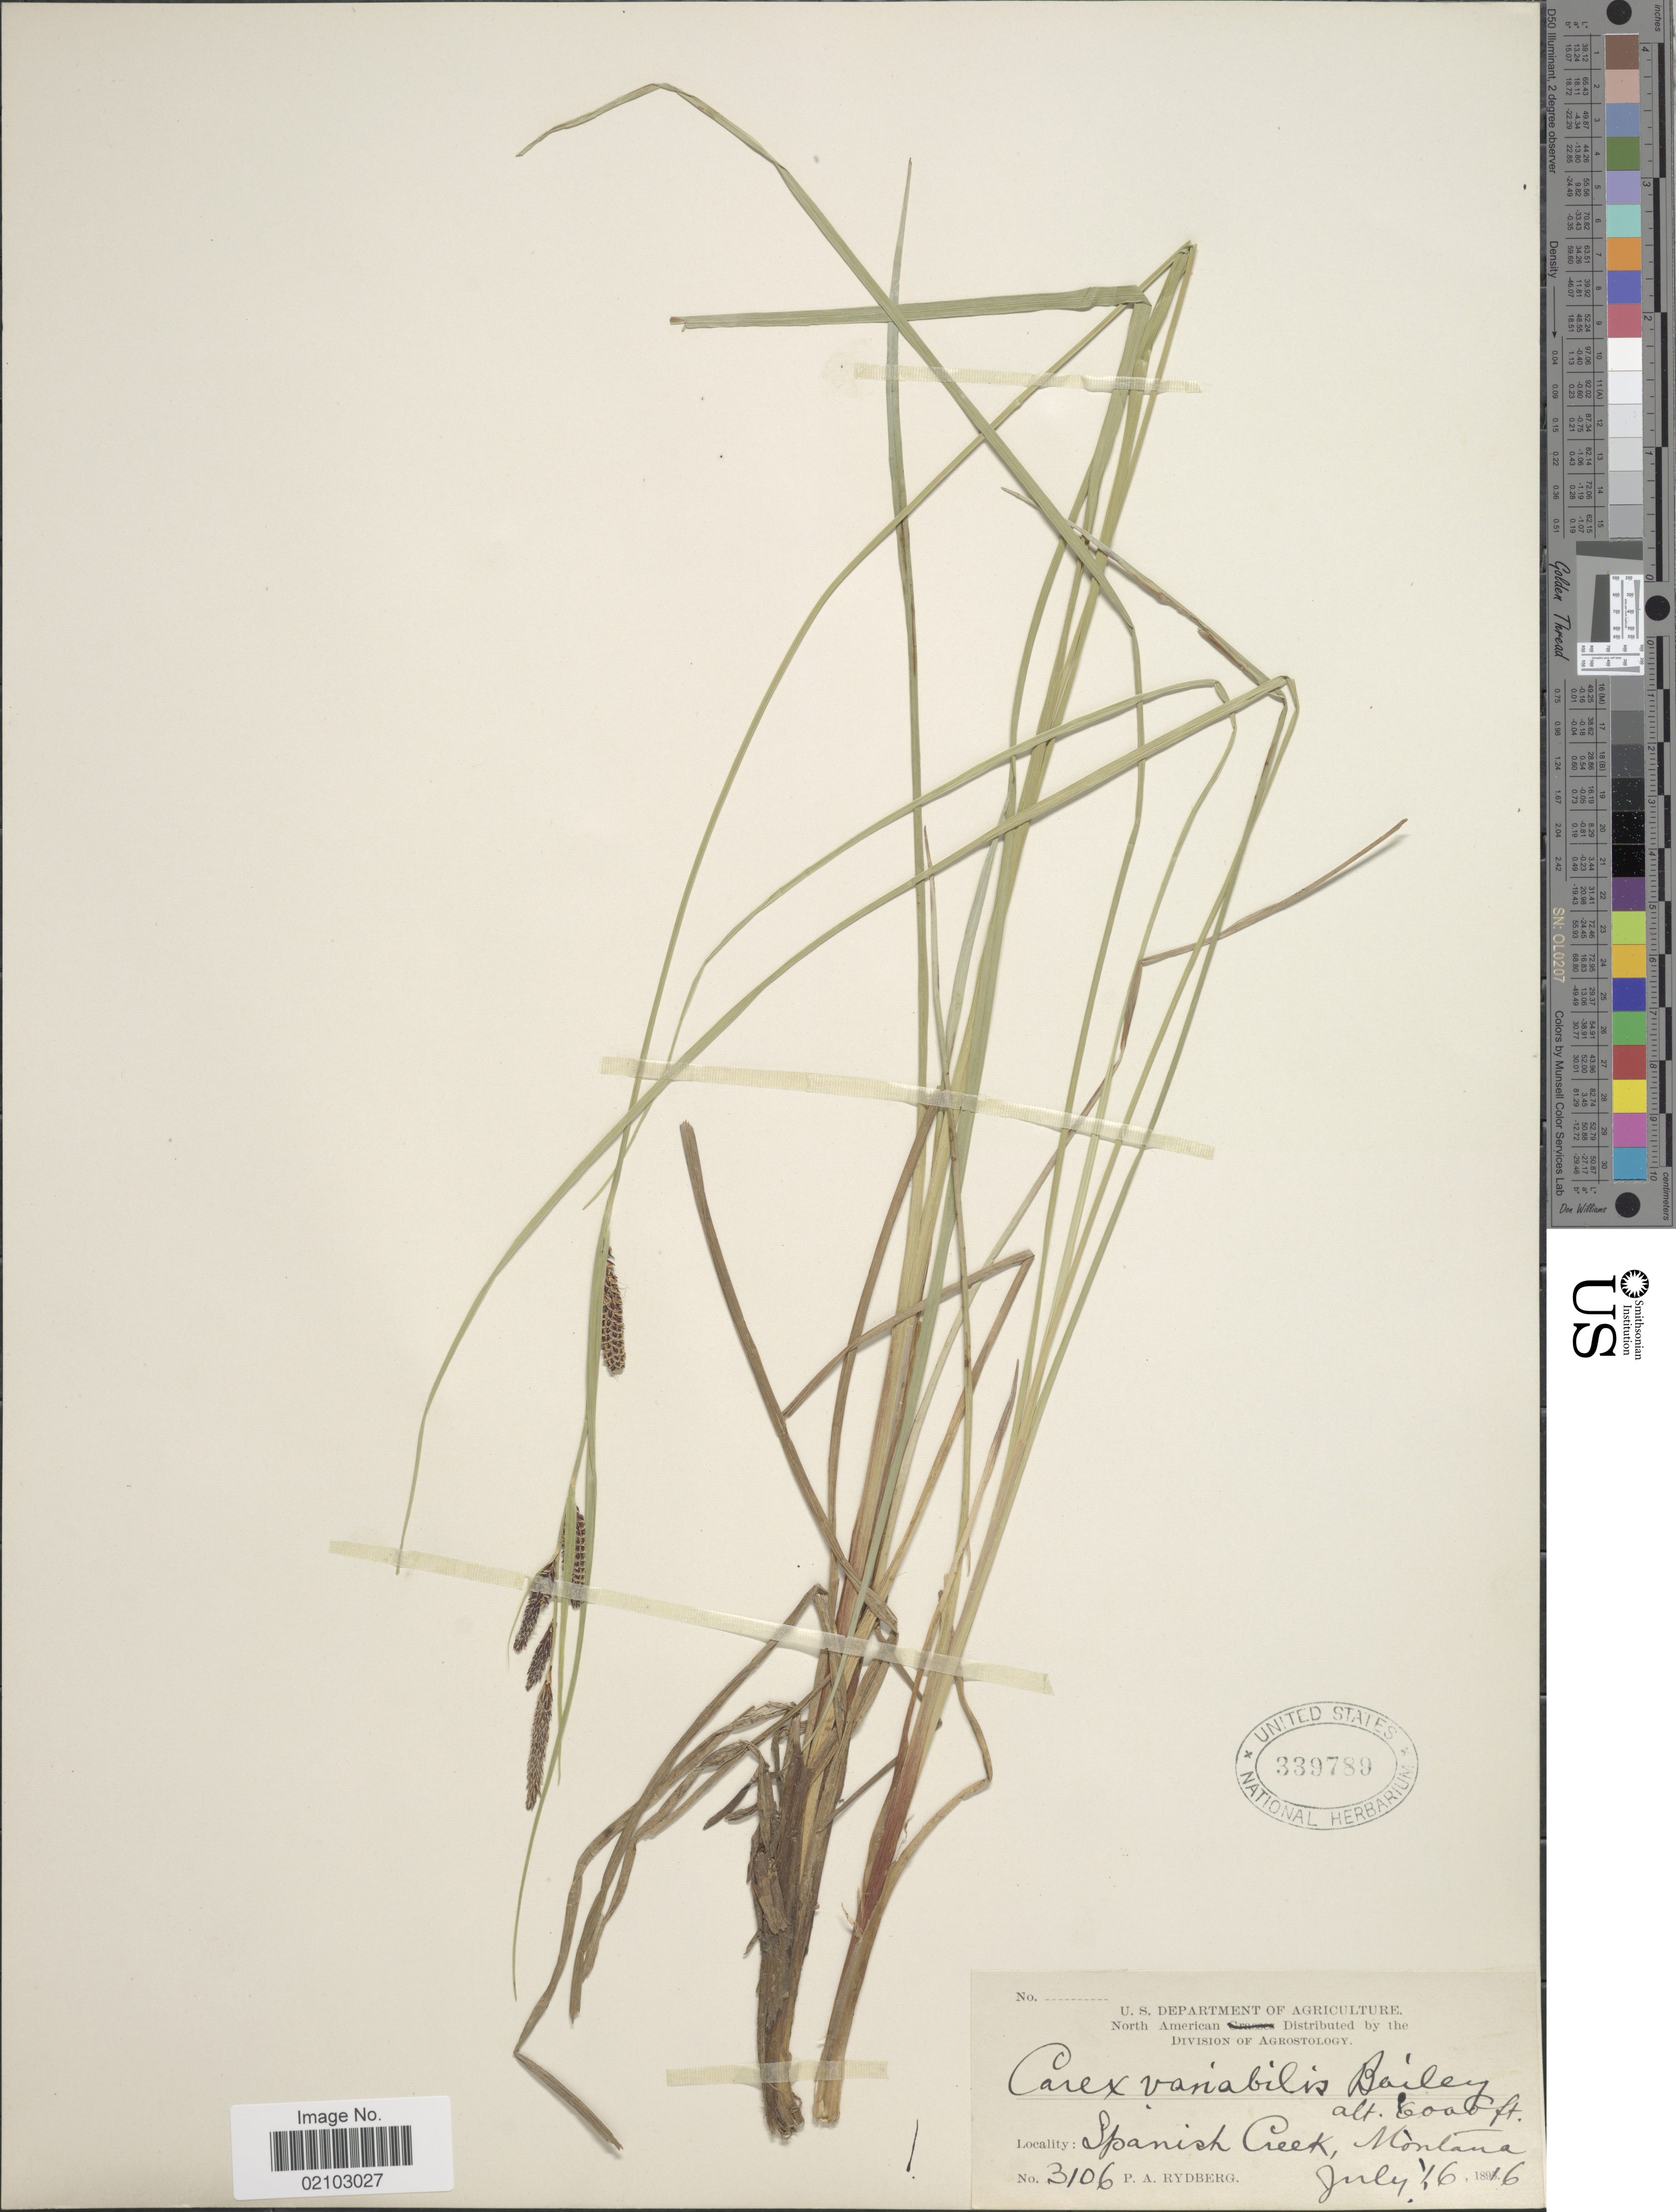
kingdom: Plantae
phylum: Tracheophyta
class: Liliopsida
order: Poales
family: Cyperaceae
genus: Carex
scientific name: Carex aquatilis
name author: Wahlenb.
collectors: P. A. Rydberg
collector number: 3106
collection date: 1896-07-16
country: United States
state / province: Montana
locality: Spanish Creek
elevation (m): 1829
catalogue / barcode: US 339789